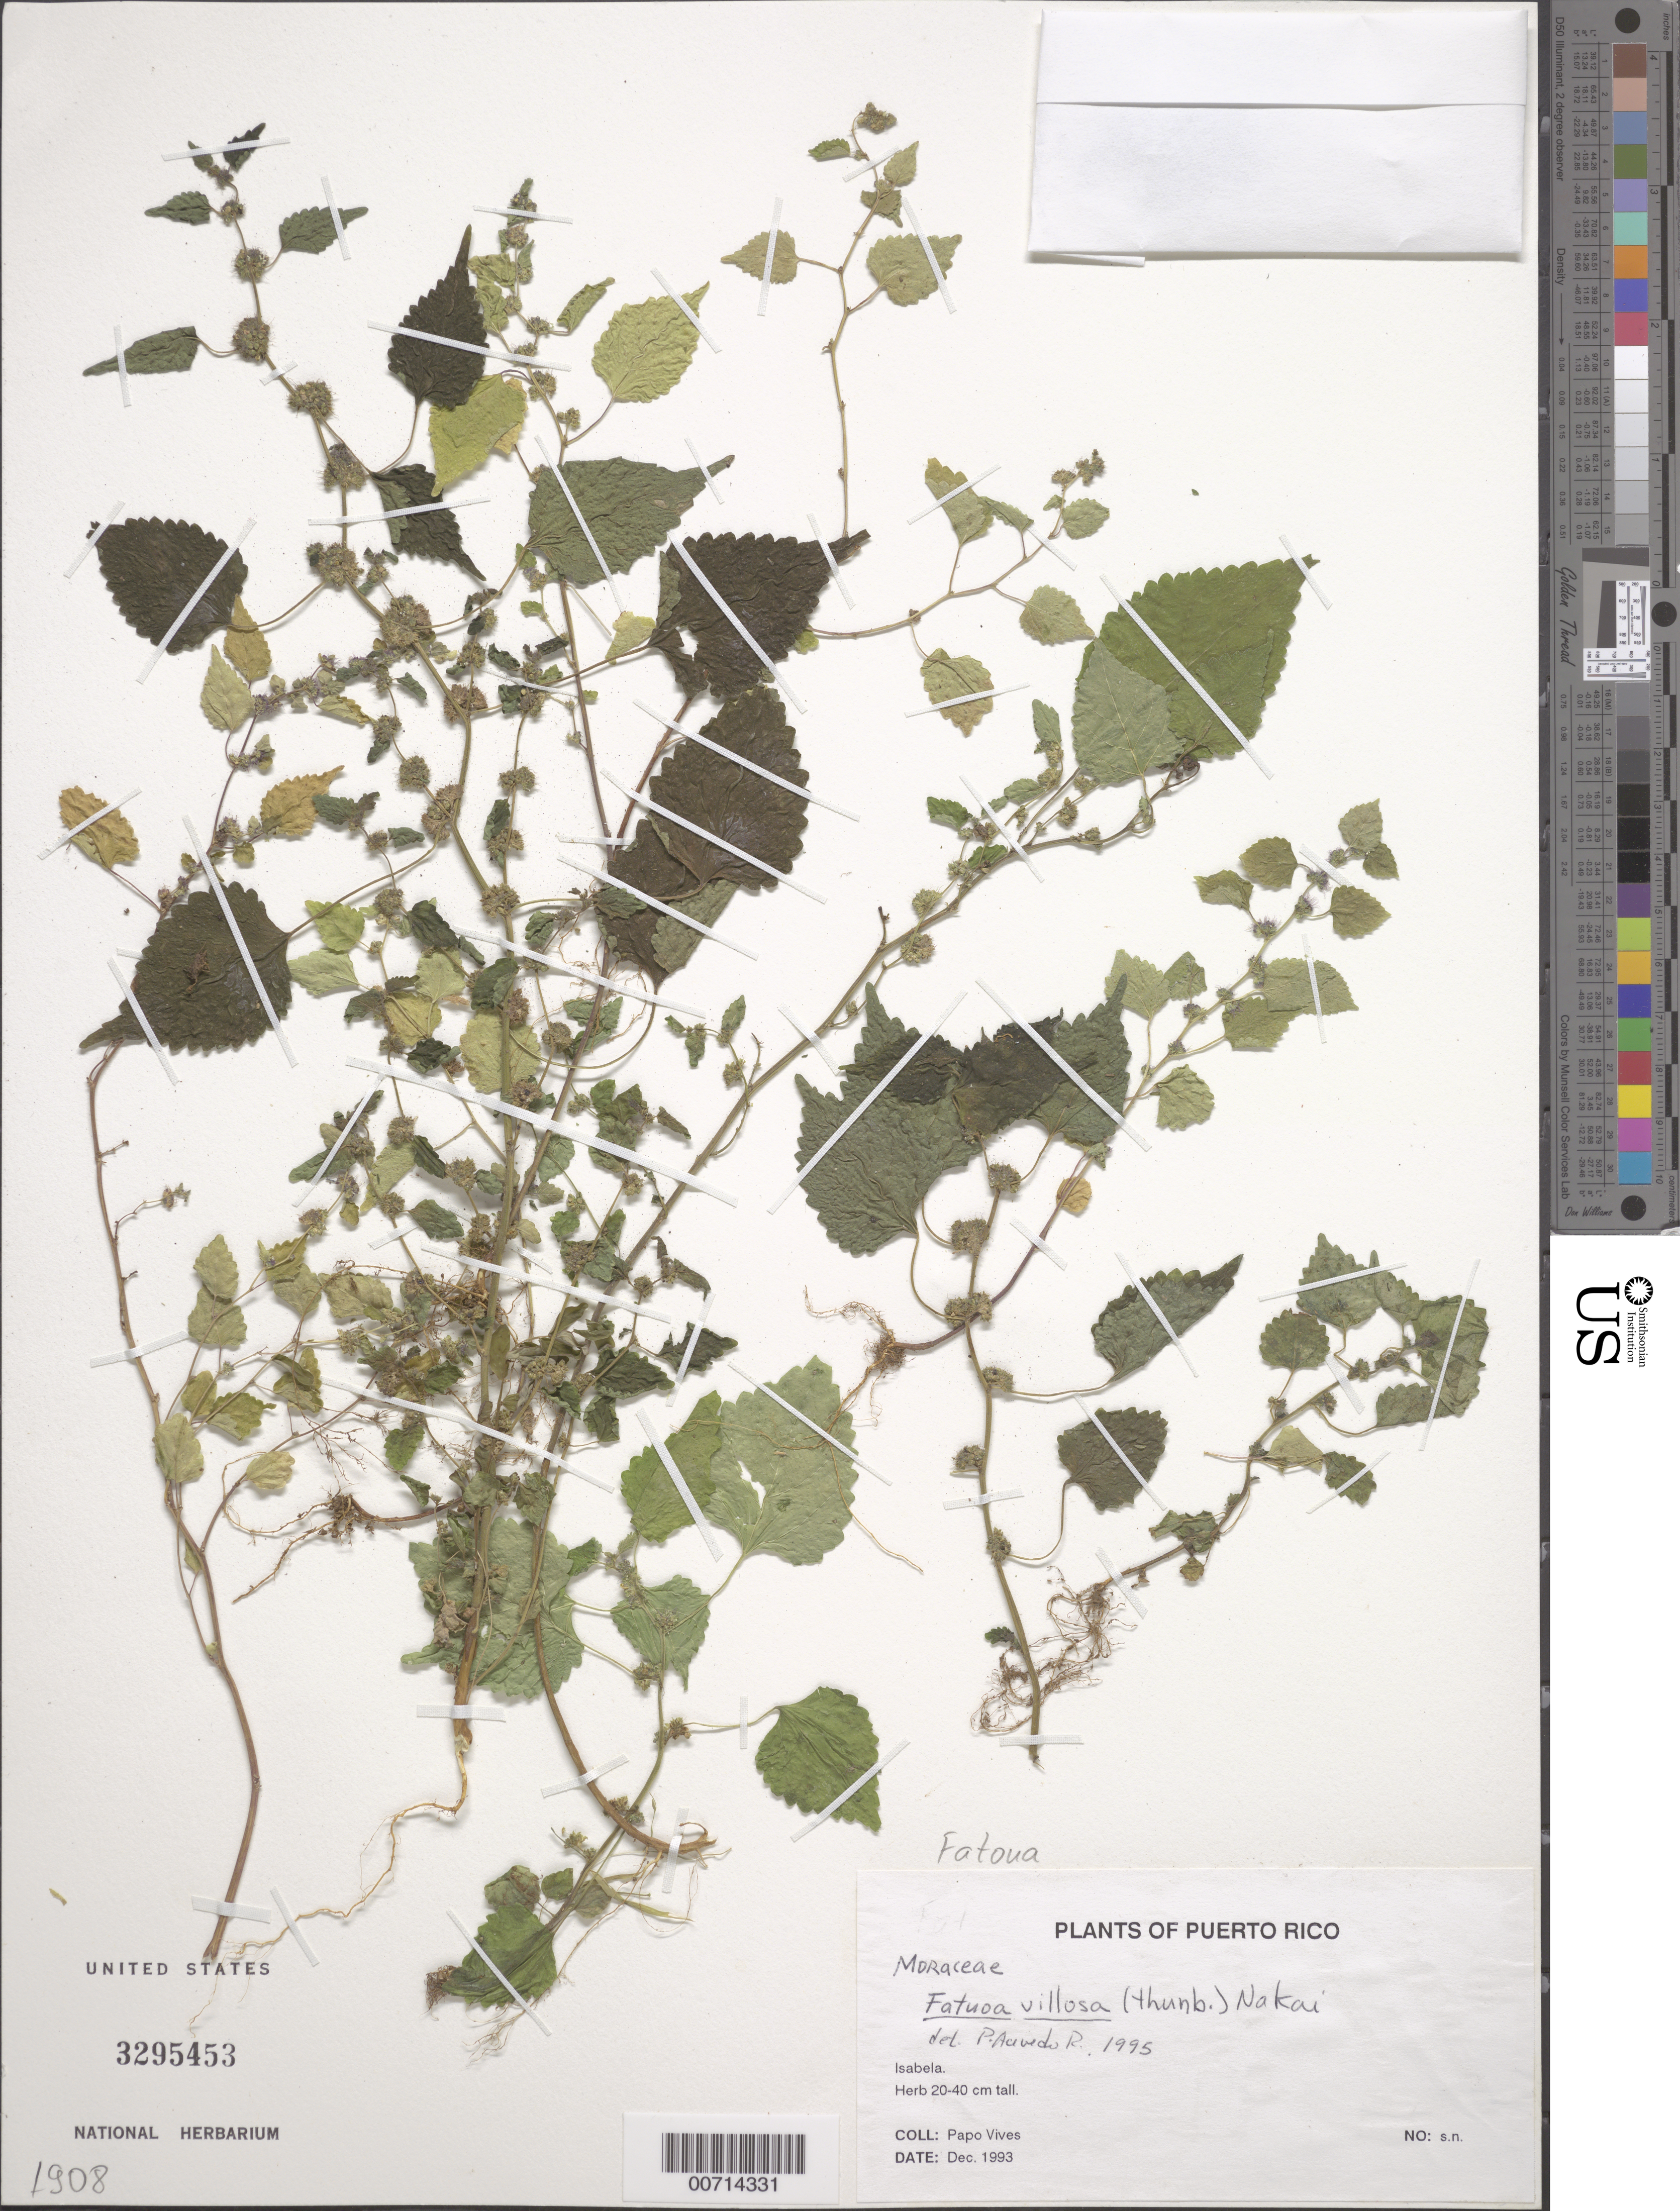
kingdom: Plantae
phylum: Tracheophyta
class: Magnoliopsida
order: Rosales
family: Moraceae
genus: Fatoua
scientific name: Fatoua villosa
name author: (Thunb.) Nakai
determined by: Acevedo-Rodríguez, P., (BOT), Smithsonian Institution - National Museum of Natural History (UNITED STATES)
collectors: P. Vives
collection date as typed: Dec 1993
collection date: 1993-12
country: Puerto Rico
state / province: Isabela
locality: Isabela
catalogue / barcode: US 3295453